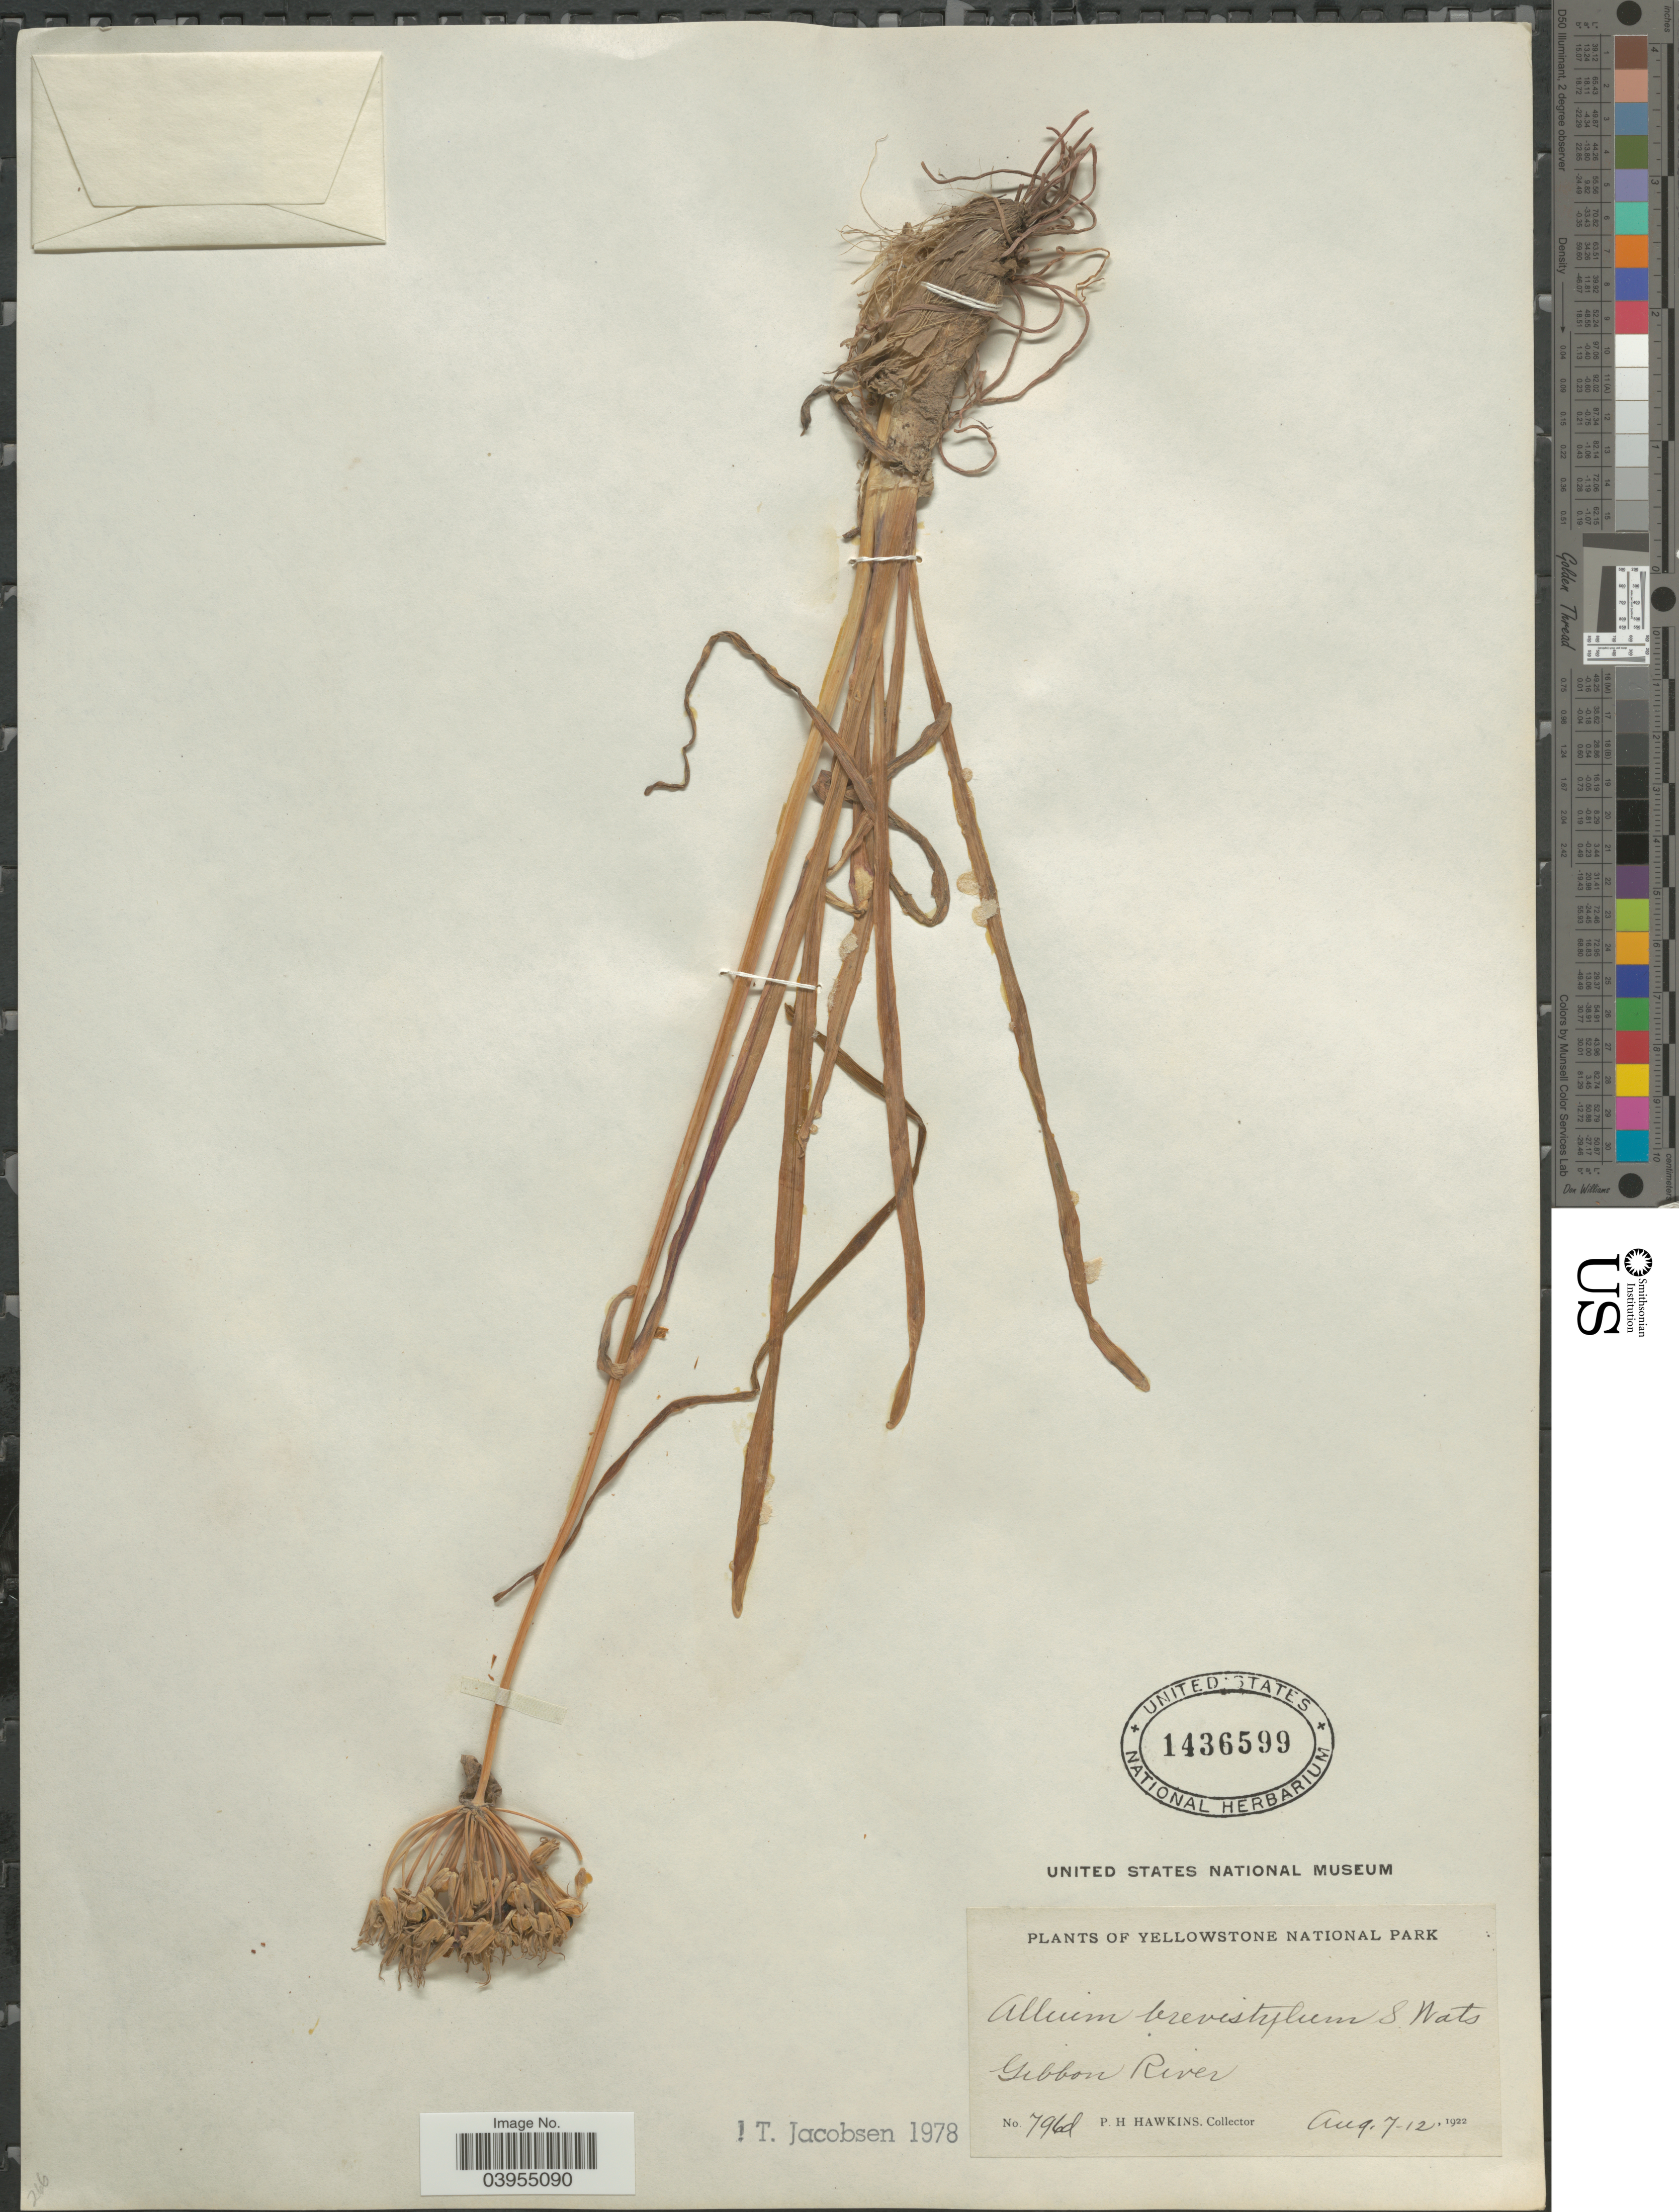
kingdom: Plantae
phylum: Tracheophyta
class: Liliopsida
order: Asparagales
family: Amaryllidaceae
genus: Allium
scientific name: Allium brevistylum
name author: S. Watson in C. King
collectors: P. Hawkins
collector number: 796d*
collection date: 1922-08-07/1922-08-12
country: United States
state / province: Wyoming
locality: Yellowstone National Park. Gibbon River.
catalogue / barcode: US 1436599